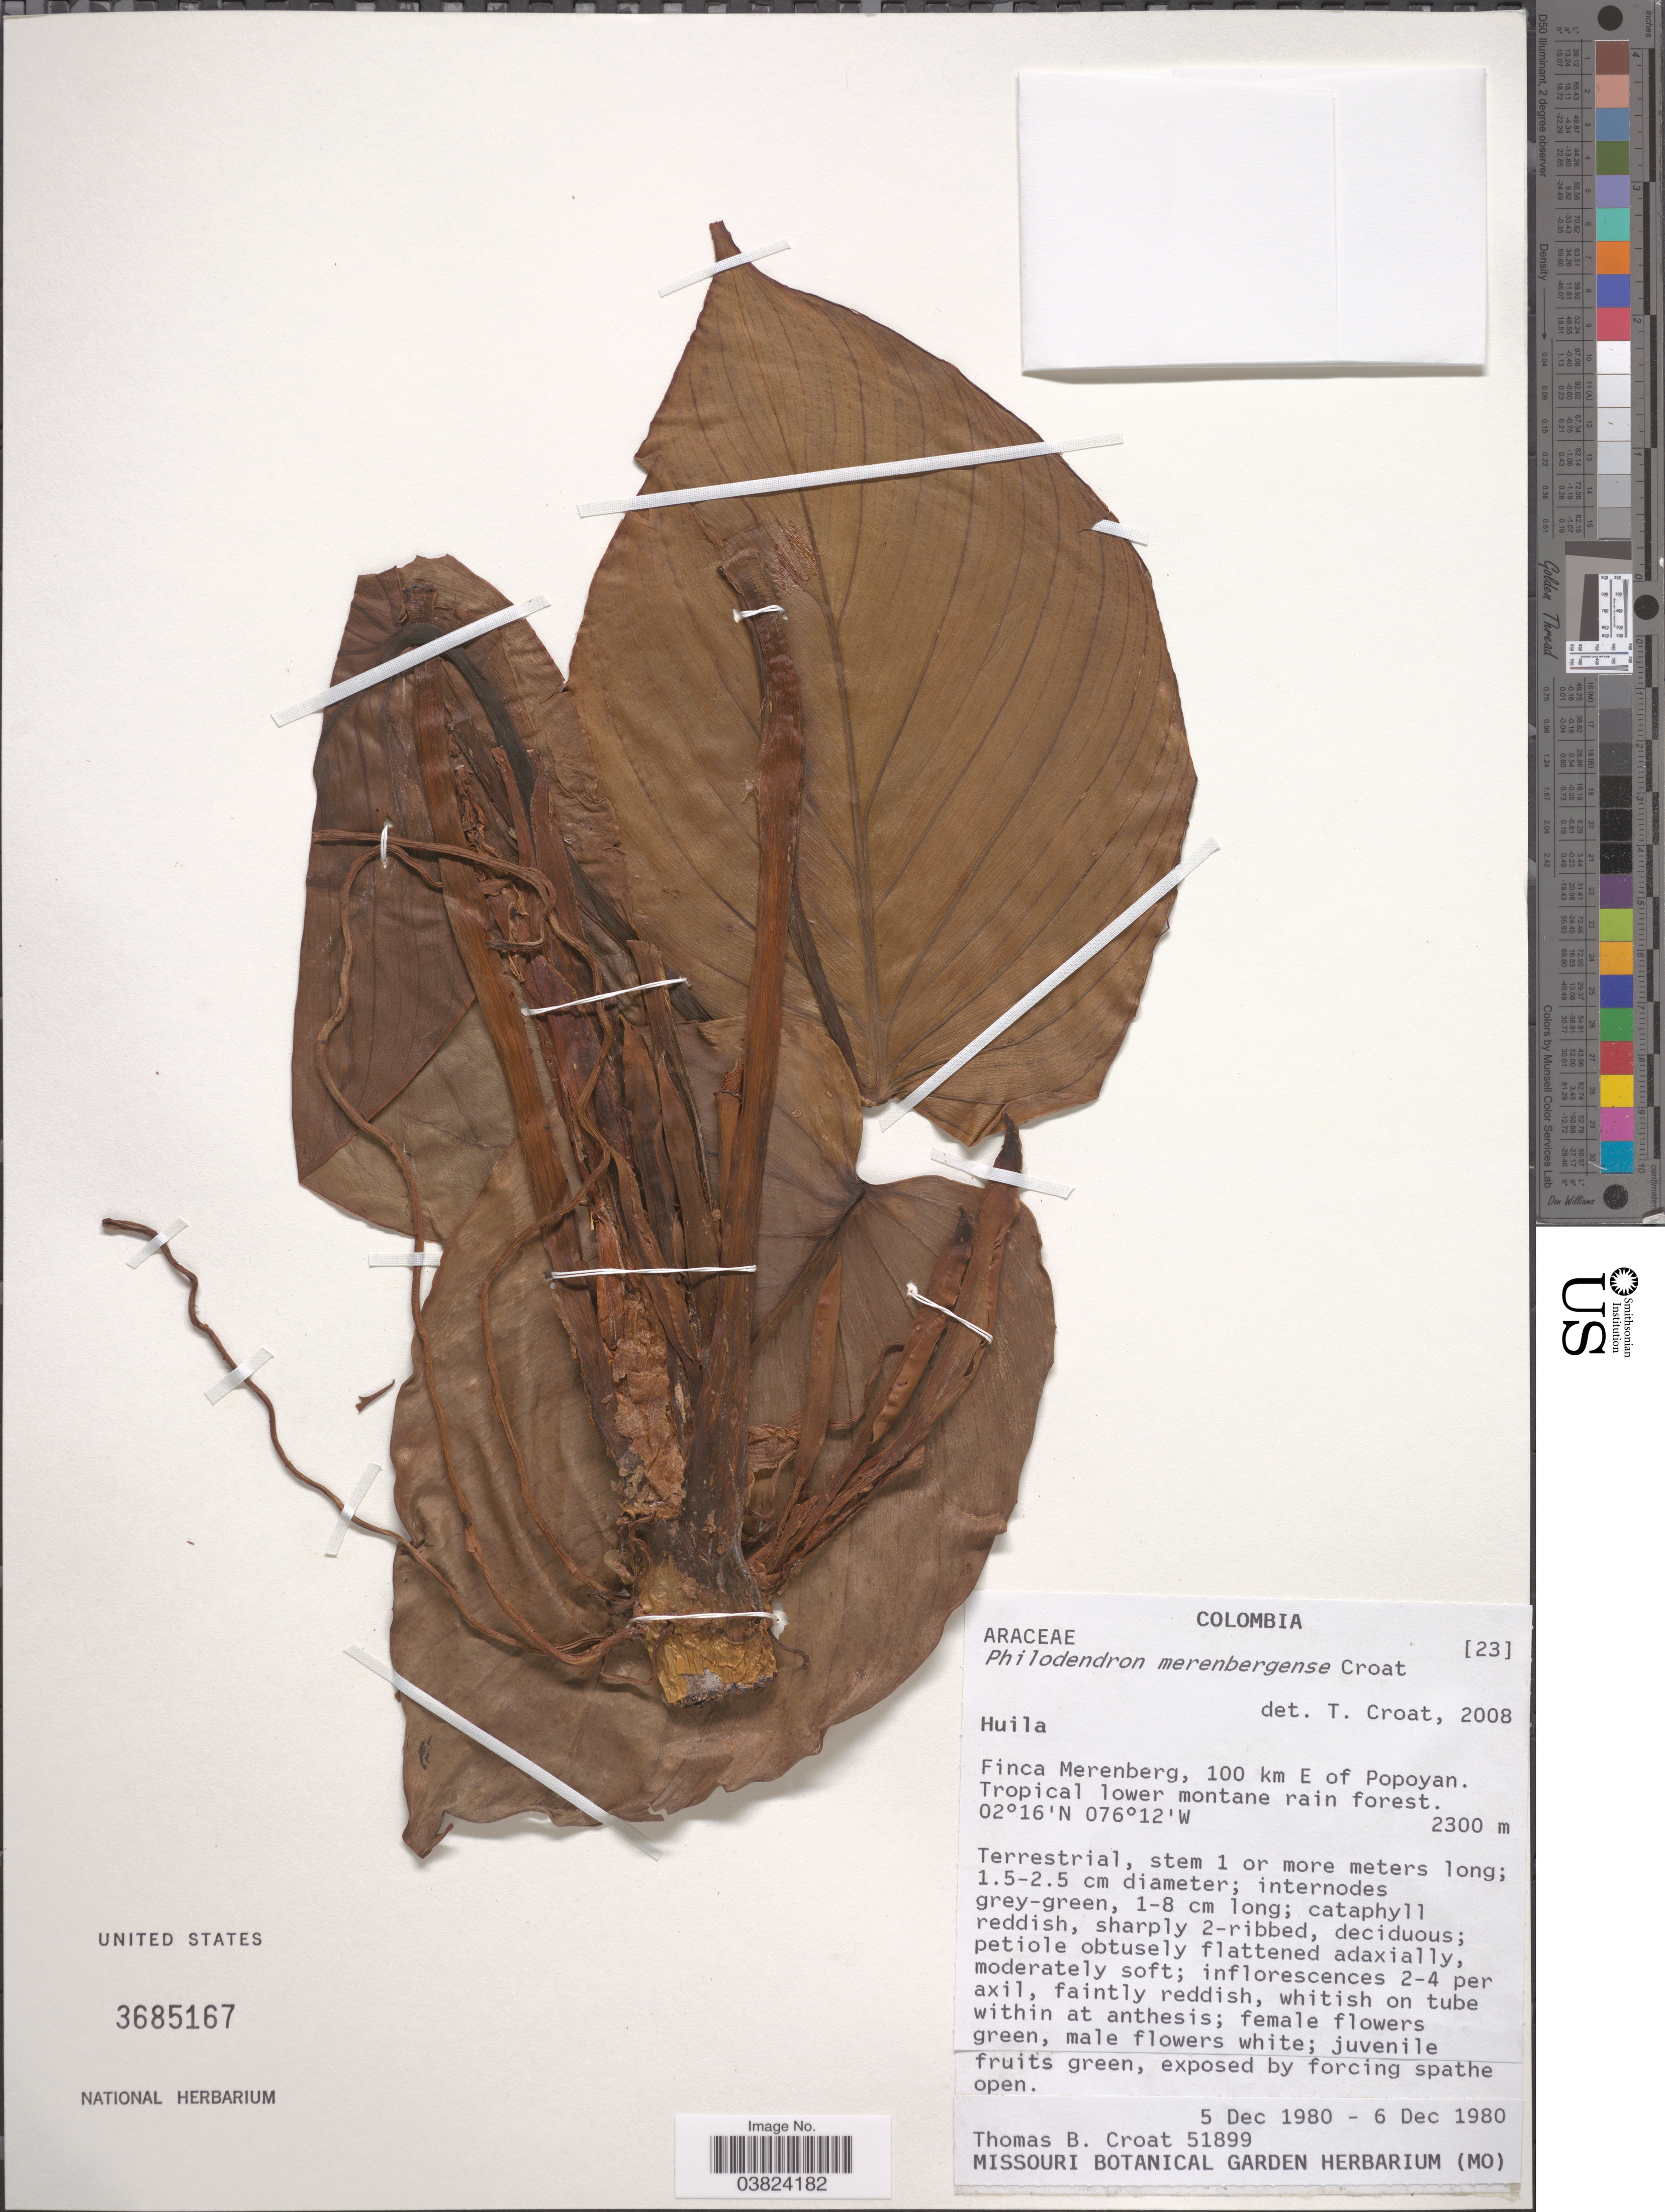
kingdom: Plantae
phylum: Tracheophyta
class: Liliopsida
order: Alismatales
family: Araceae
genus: Philodendron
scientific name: Philodendron merenbergense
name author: Croat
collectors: T. B. Croat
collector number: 51899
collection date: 1980-12-05/1980-12-06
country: Colombia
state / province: Huila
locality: Finca Merenberg, 100 km E of Popoyan. Tropical lower montane rain forest.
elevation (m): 2300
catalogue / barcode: US 3685167